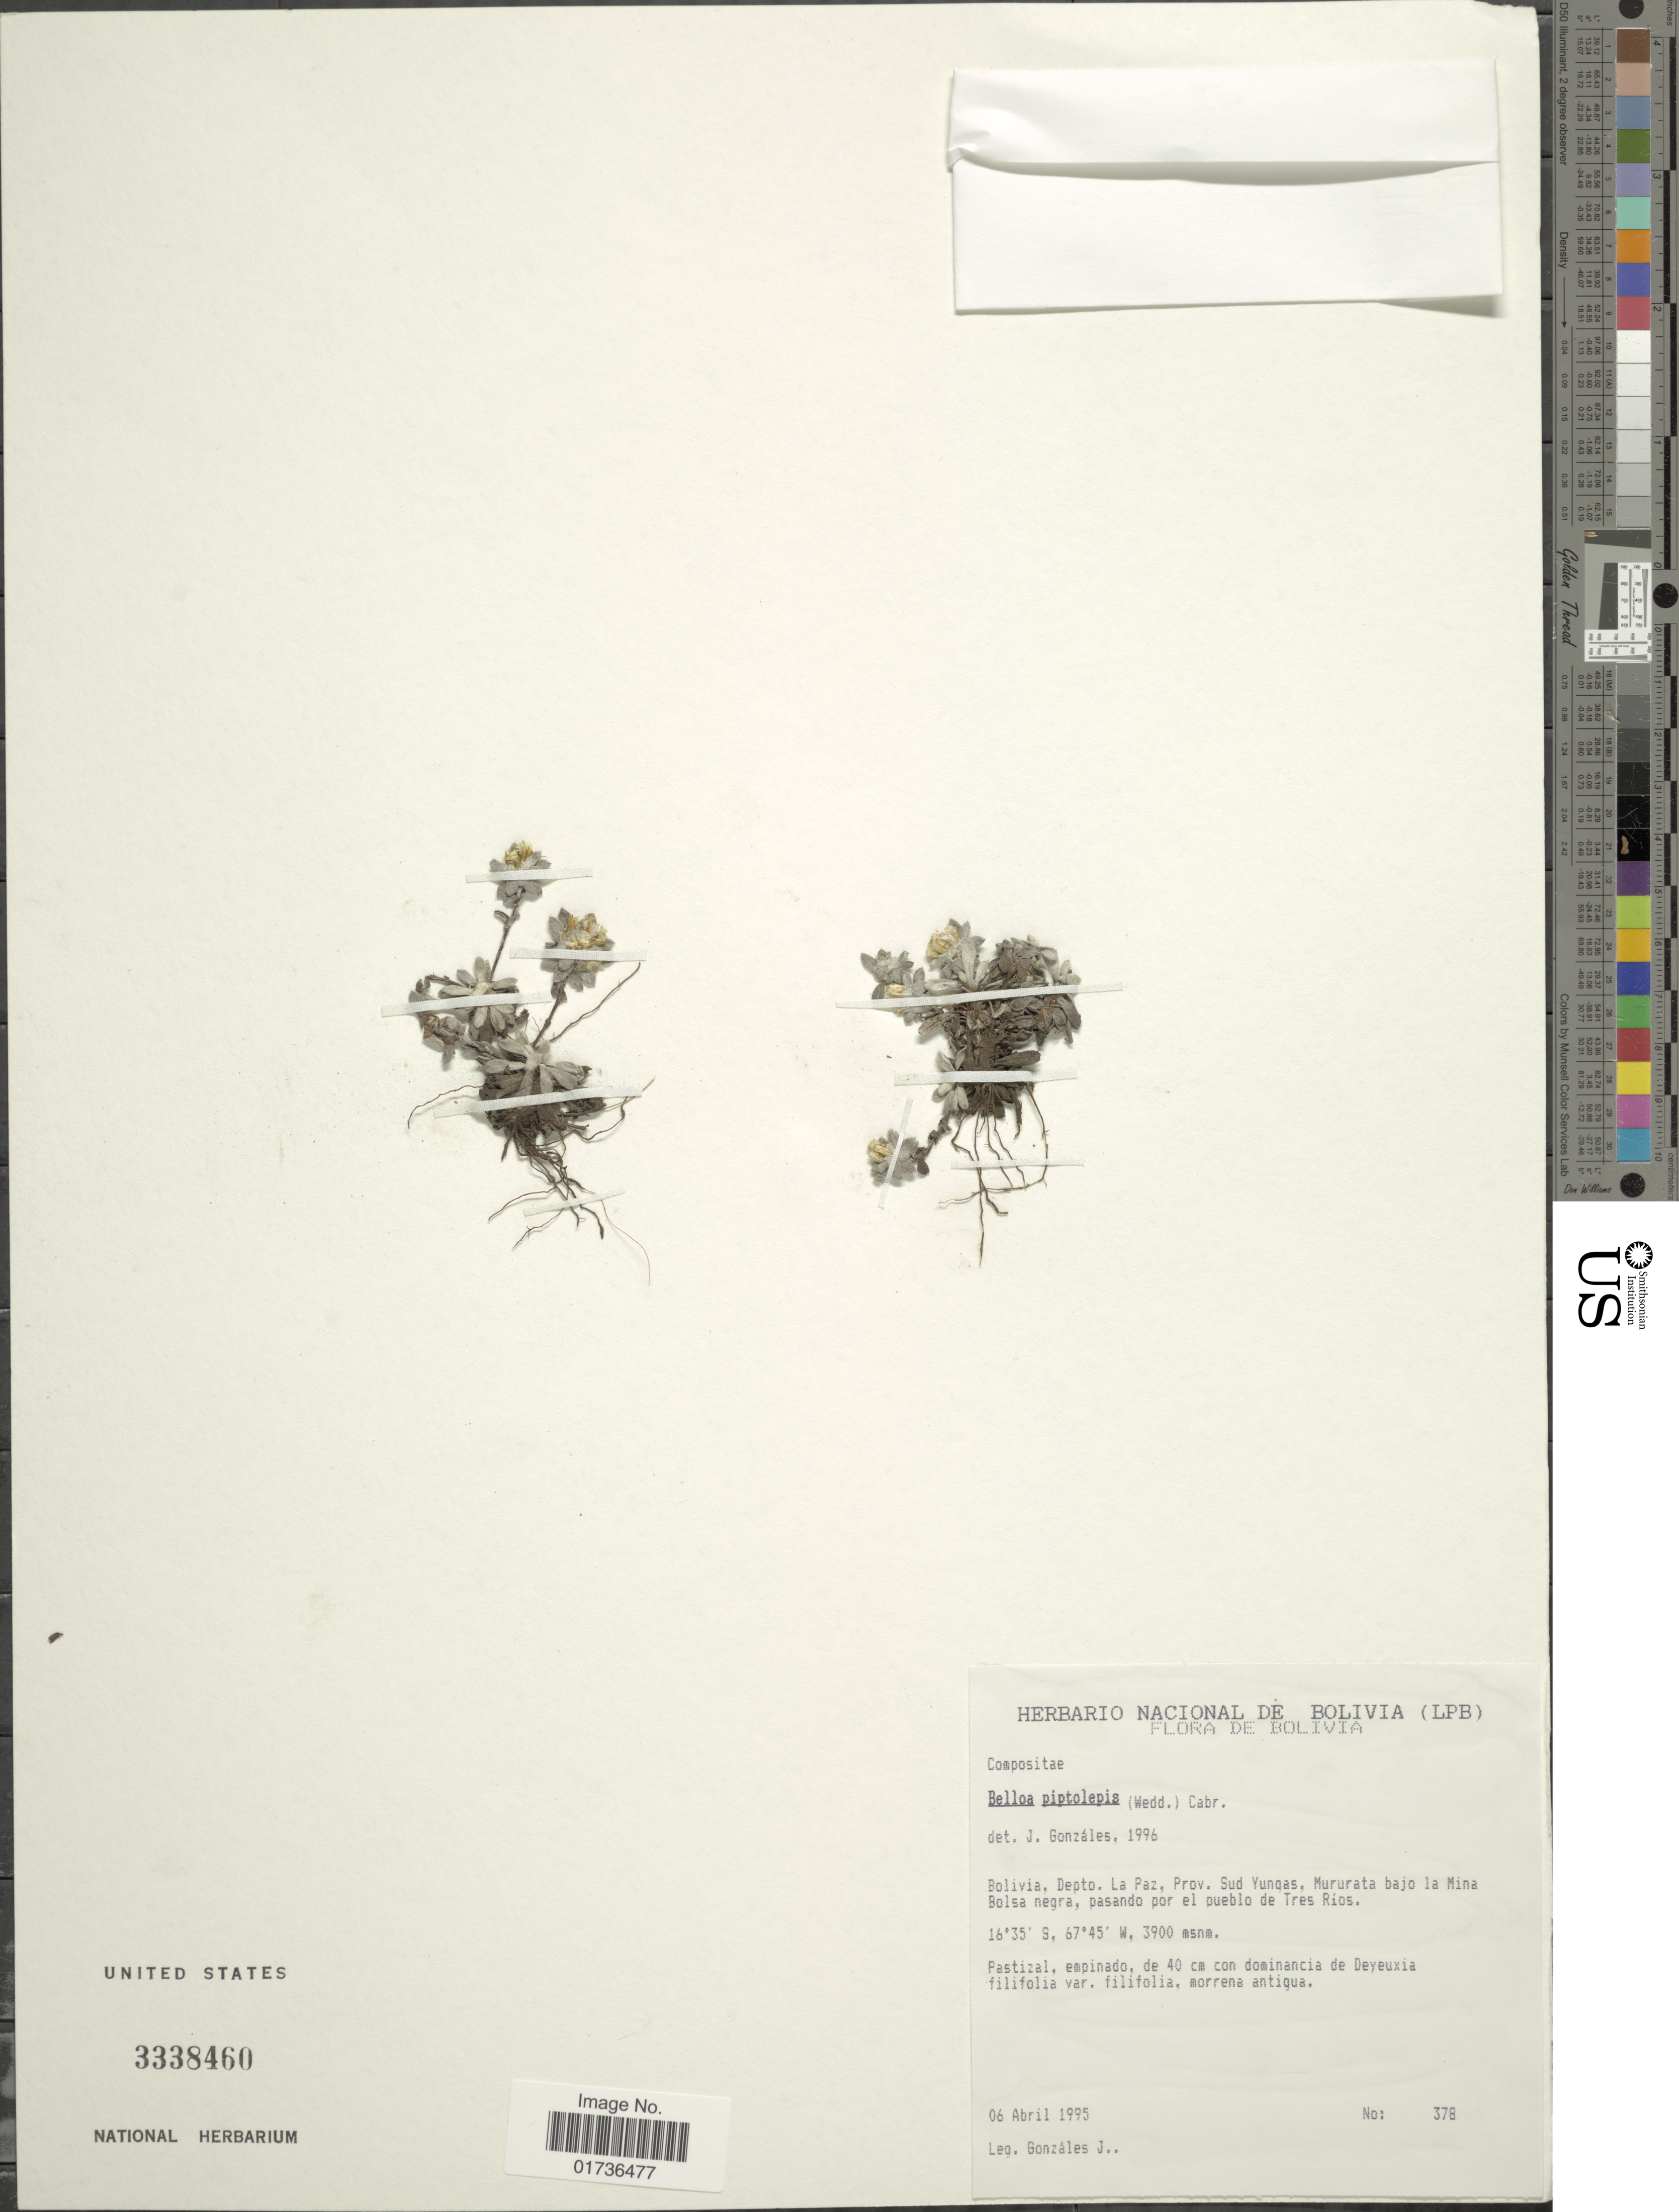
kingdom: Plantae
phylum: Tracheophyta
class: Magnoliopsida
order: Asterales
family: Asteraceae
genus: Mniodes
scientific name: Mniodes piptolepis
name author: (Wedd.) S.E. Freire et al.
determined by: Dillon, M. O.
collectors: J. Gonzales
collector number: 378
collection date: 1995-04-06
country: Bolivia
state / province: La Paz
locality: Depto. La Paz, Prov. Sud Yungas, Mururata bajo la Mina Bolsa negra, pasando por le pueblo de Tres Rios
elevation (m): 3900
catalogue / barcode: US 3338460